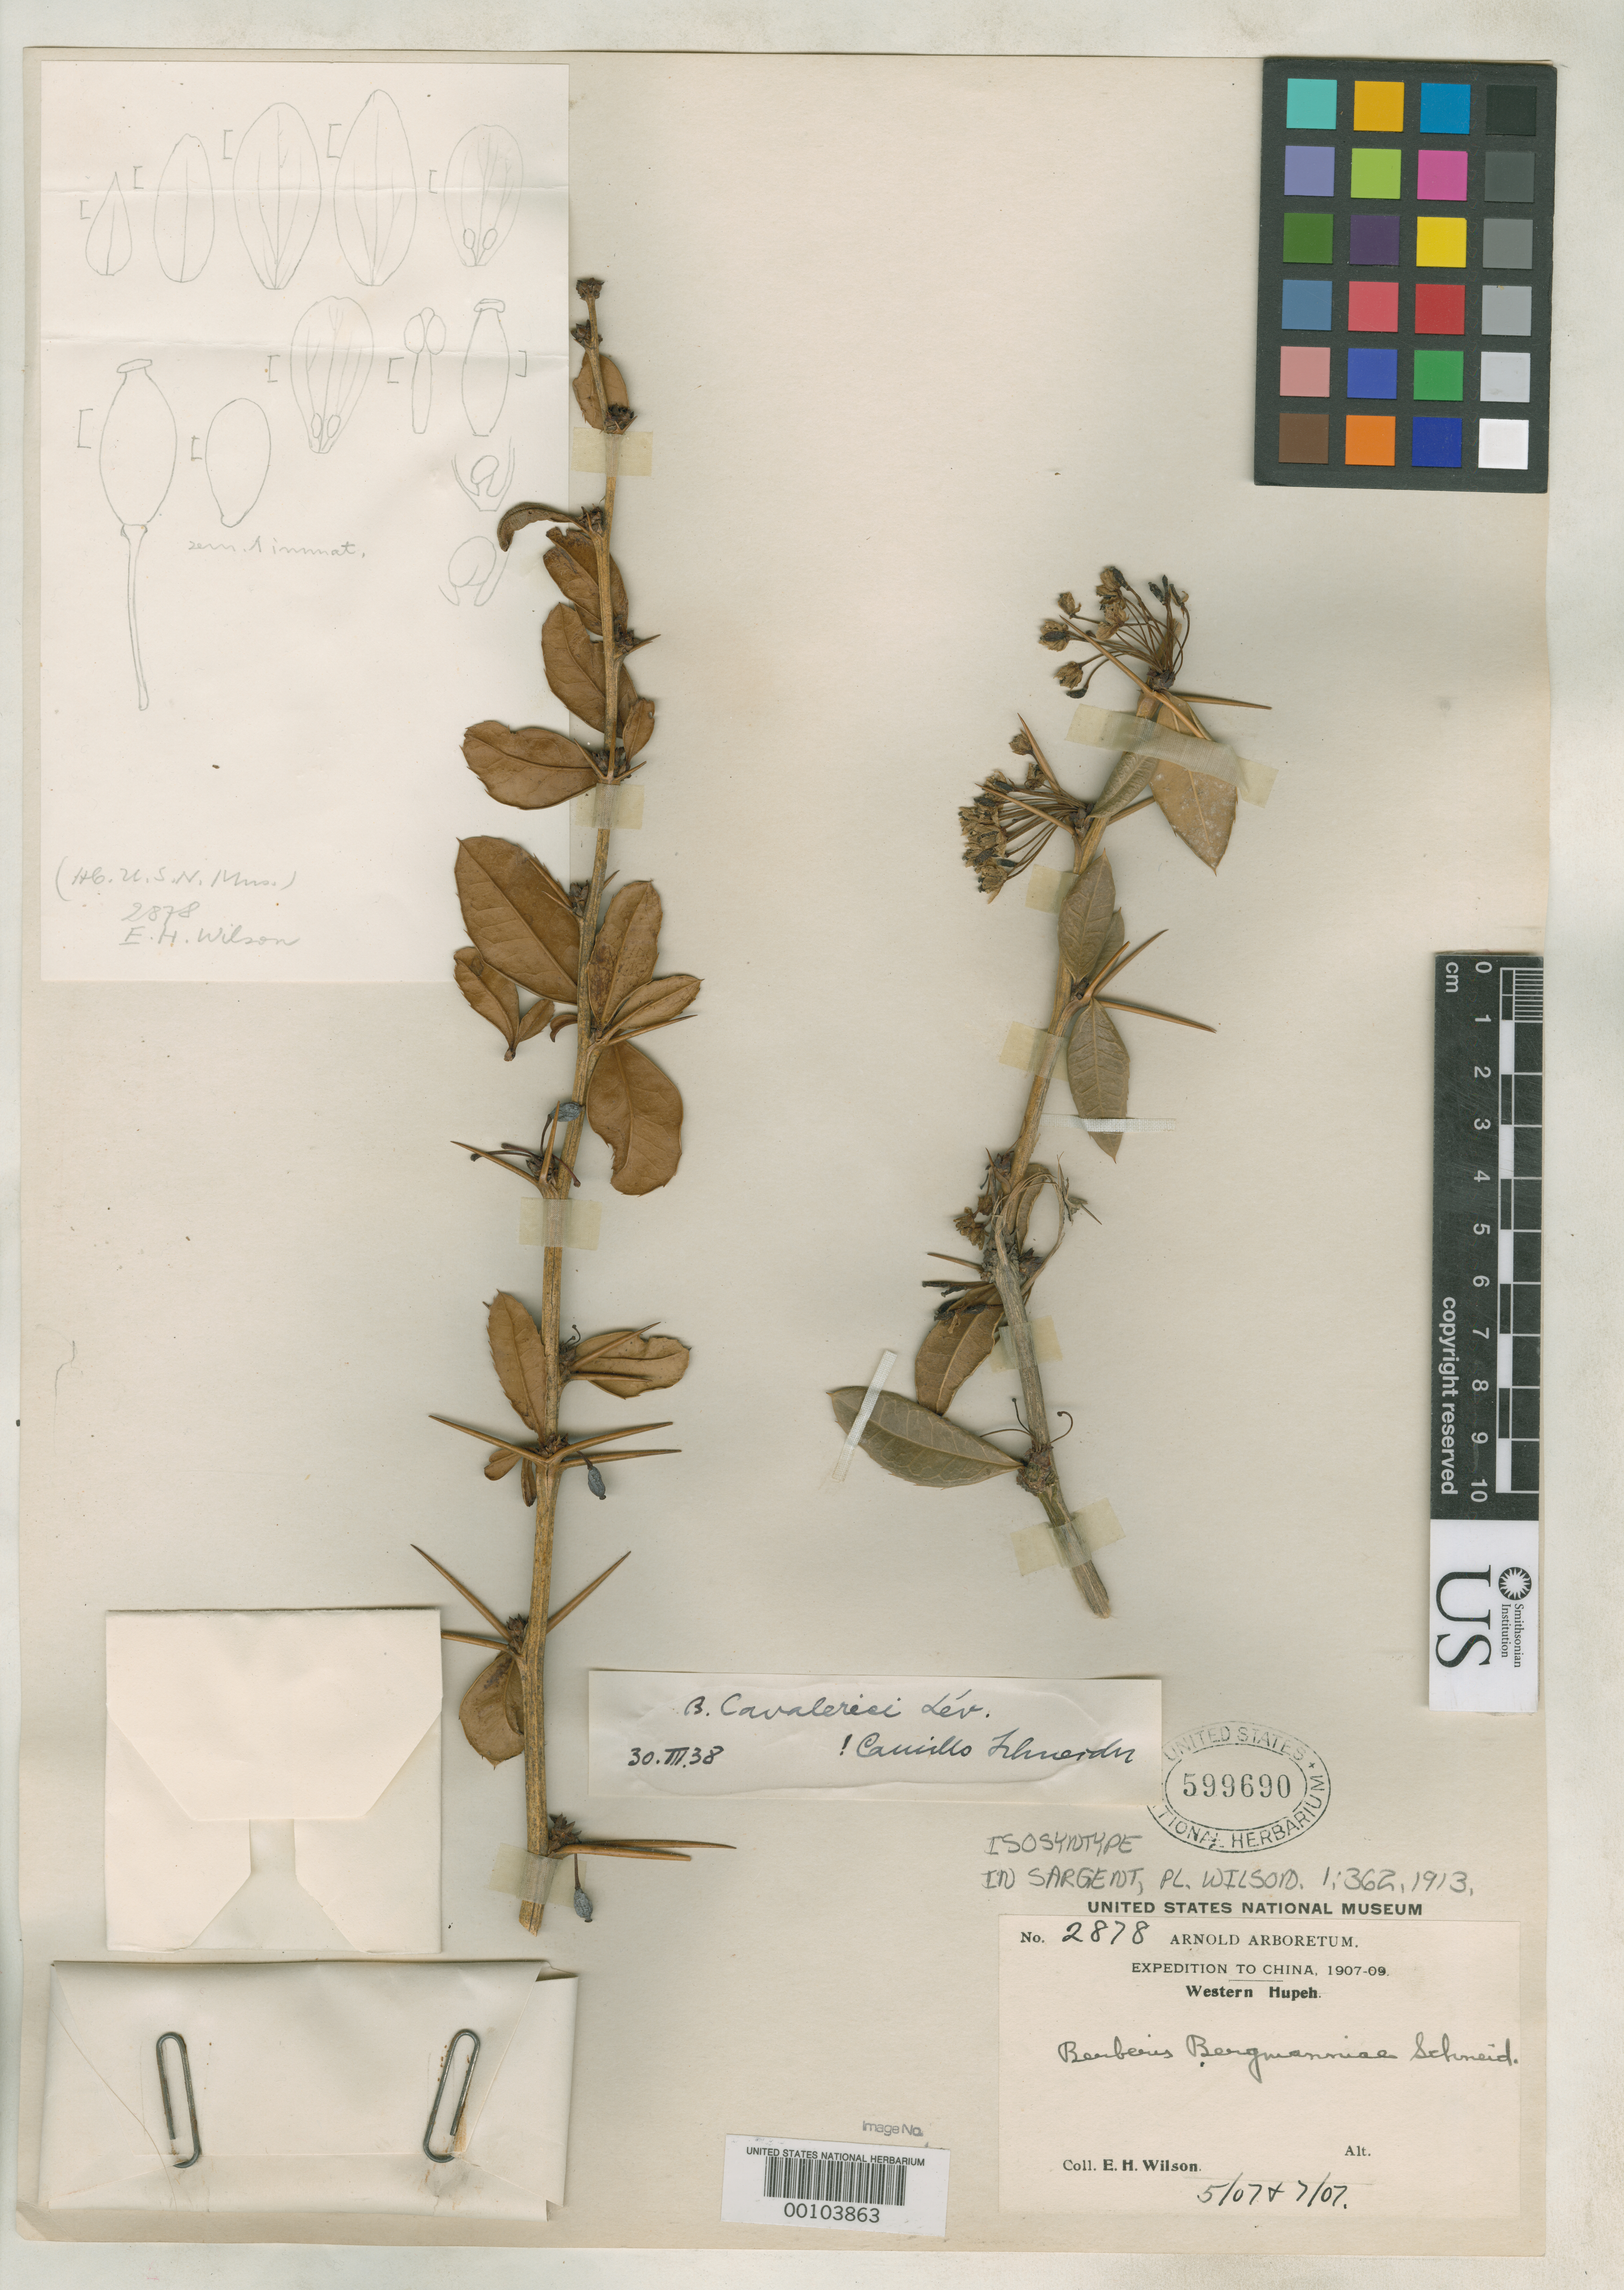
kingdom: Plantae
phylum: Tracheophyta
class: Magnoliopsida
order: Ranunculales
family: Berberidaceae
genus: Berberis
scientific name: Berberis bergmanniae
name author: C.K. Schneid. in Sarg.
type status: Isolectotype; Syntype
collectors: E. H. Wilson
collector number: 2878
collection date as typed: May 1907 and -- Jul 1907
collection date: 1907-05,1907-07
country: China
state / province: Hubei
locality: Western Hupeh.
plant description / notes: Also a type of Berberis julianae var. patungensis Ahrendt.; Sheet mounted with two specimens apparently collected on different dates (protologue cites June and July); Also a syntype of Berberis bergmanniae C.K. Schneider.; Sheet mounted with two specimens apparently collected on different dates (protologue does not specify collection month).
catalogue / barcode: US 599690